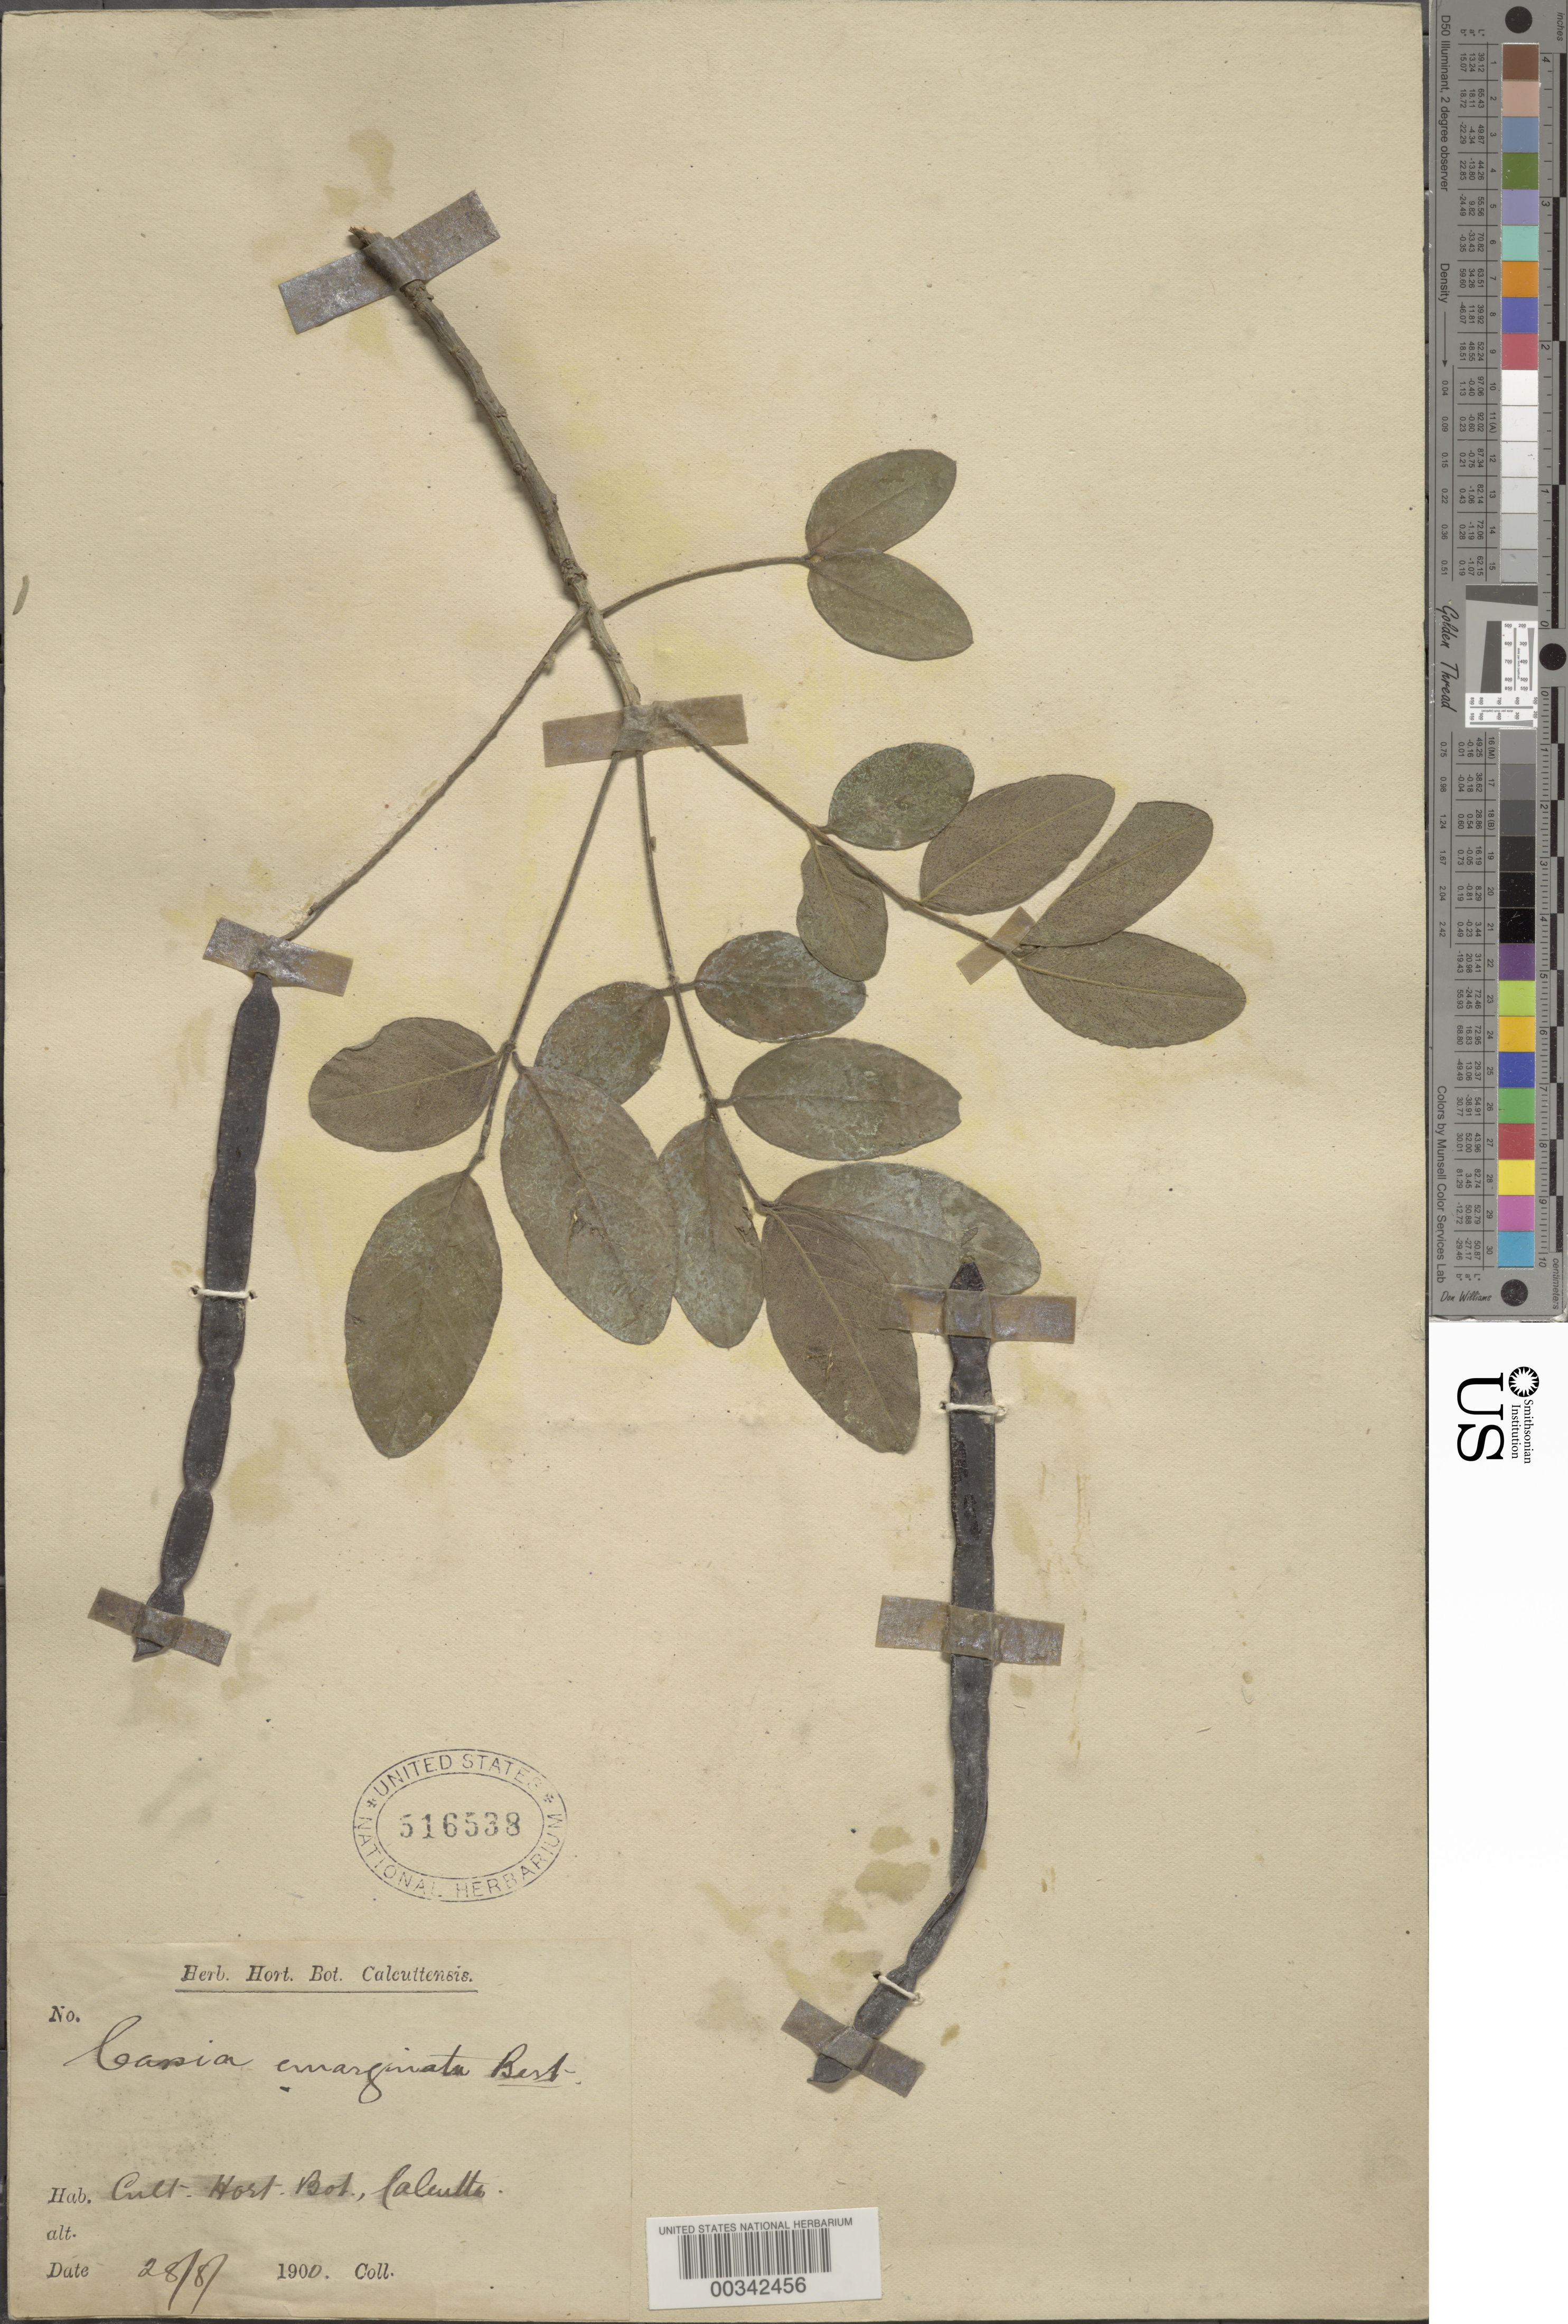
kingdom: Plantae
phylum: Tracheophyta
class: Magnoliopsida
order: Fabales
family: Fabaceae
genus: Senna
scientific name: Senna emarginata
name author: L.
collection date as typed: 28 Aug 1900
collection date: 1900-08-28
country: India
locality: Hort. bot. calcutta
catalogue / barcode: US 516538